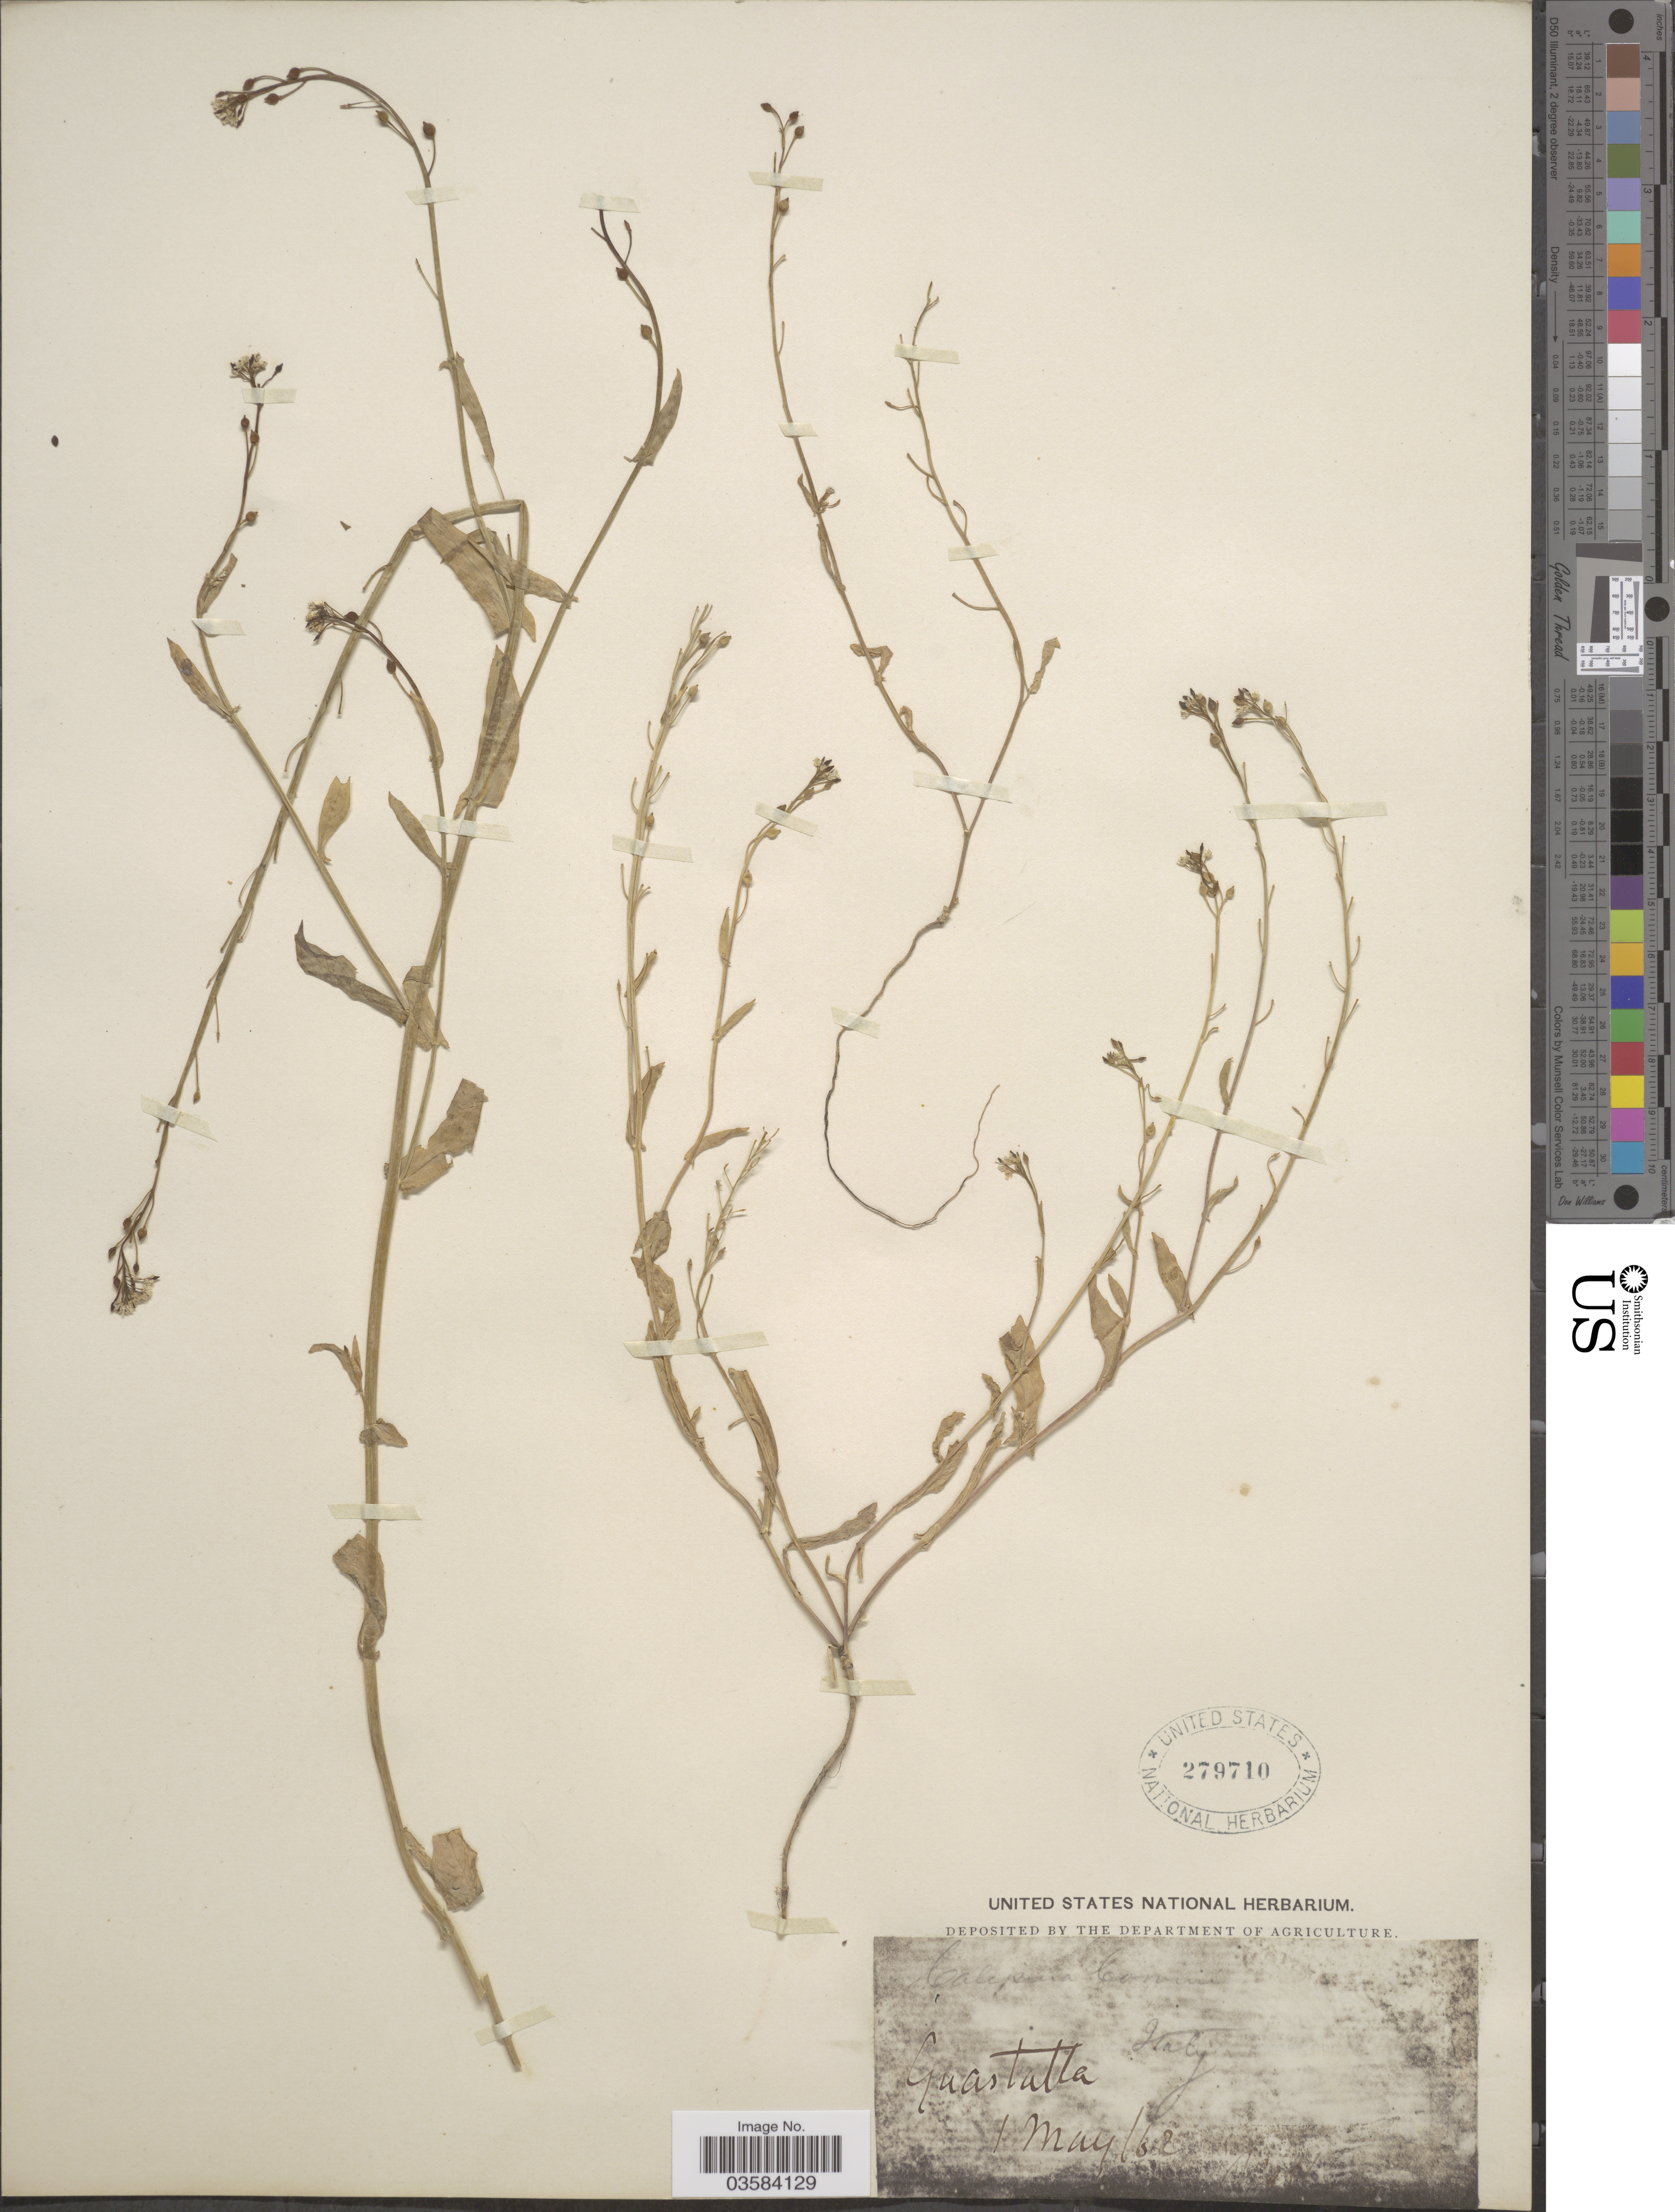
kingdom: Plantae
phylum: Tracheophyta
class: Magnoliopsida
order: Brassicales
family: Brassicaceae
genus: Calepina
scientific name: Calepina corvini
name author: (All.) Desv.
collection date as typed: Transcribed d/m/y: 1/5/62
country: Italy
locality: Guastalla.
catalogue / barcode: US 279710